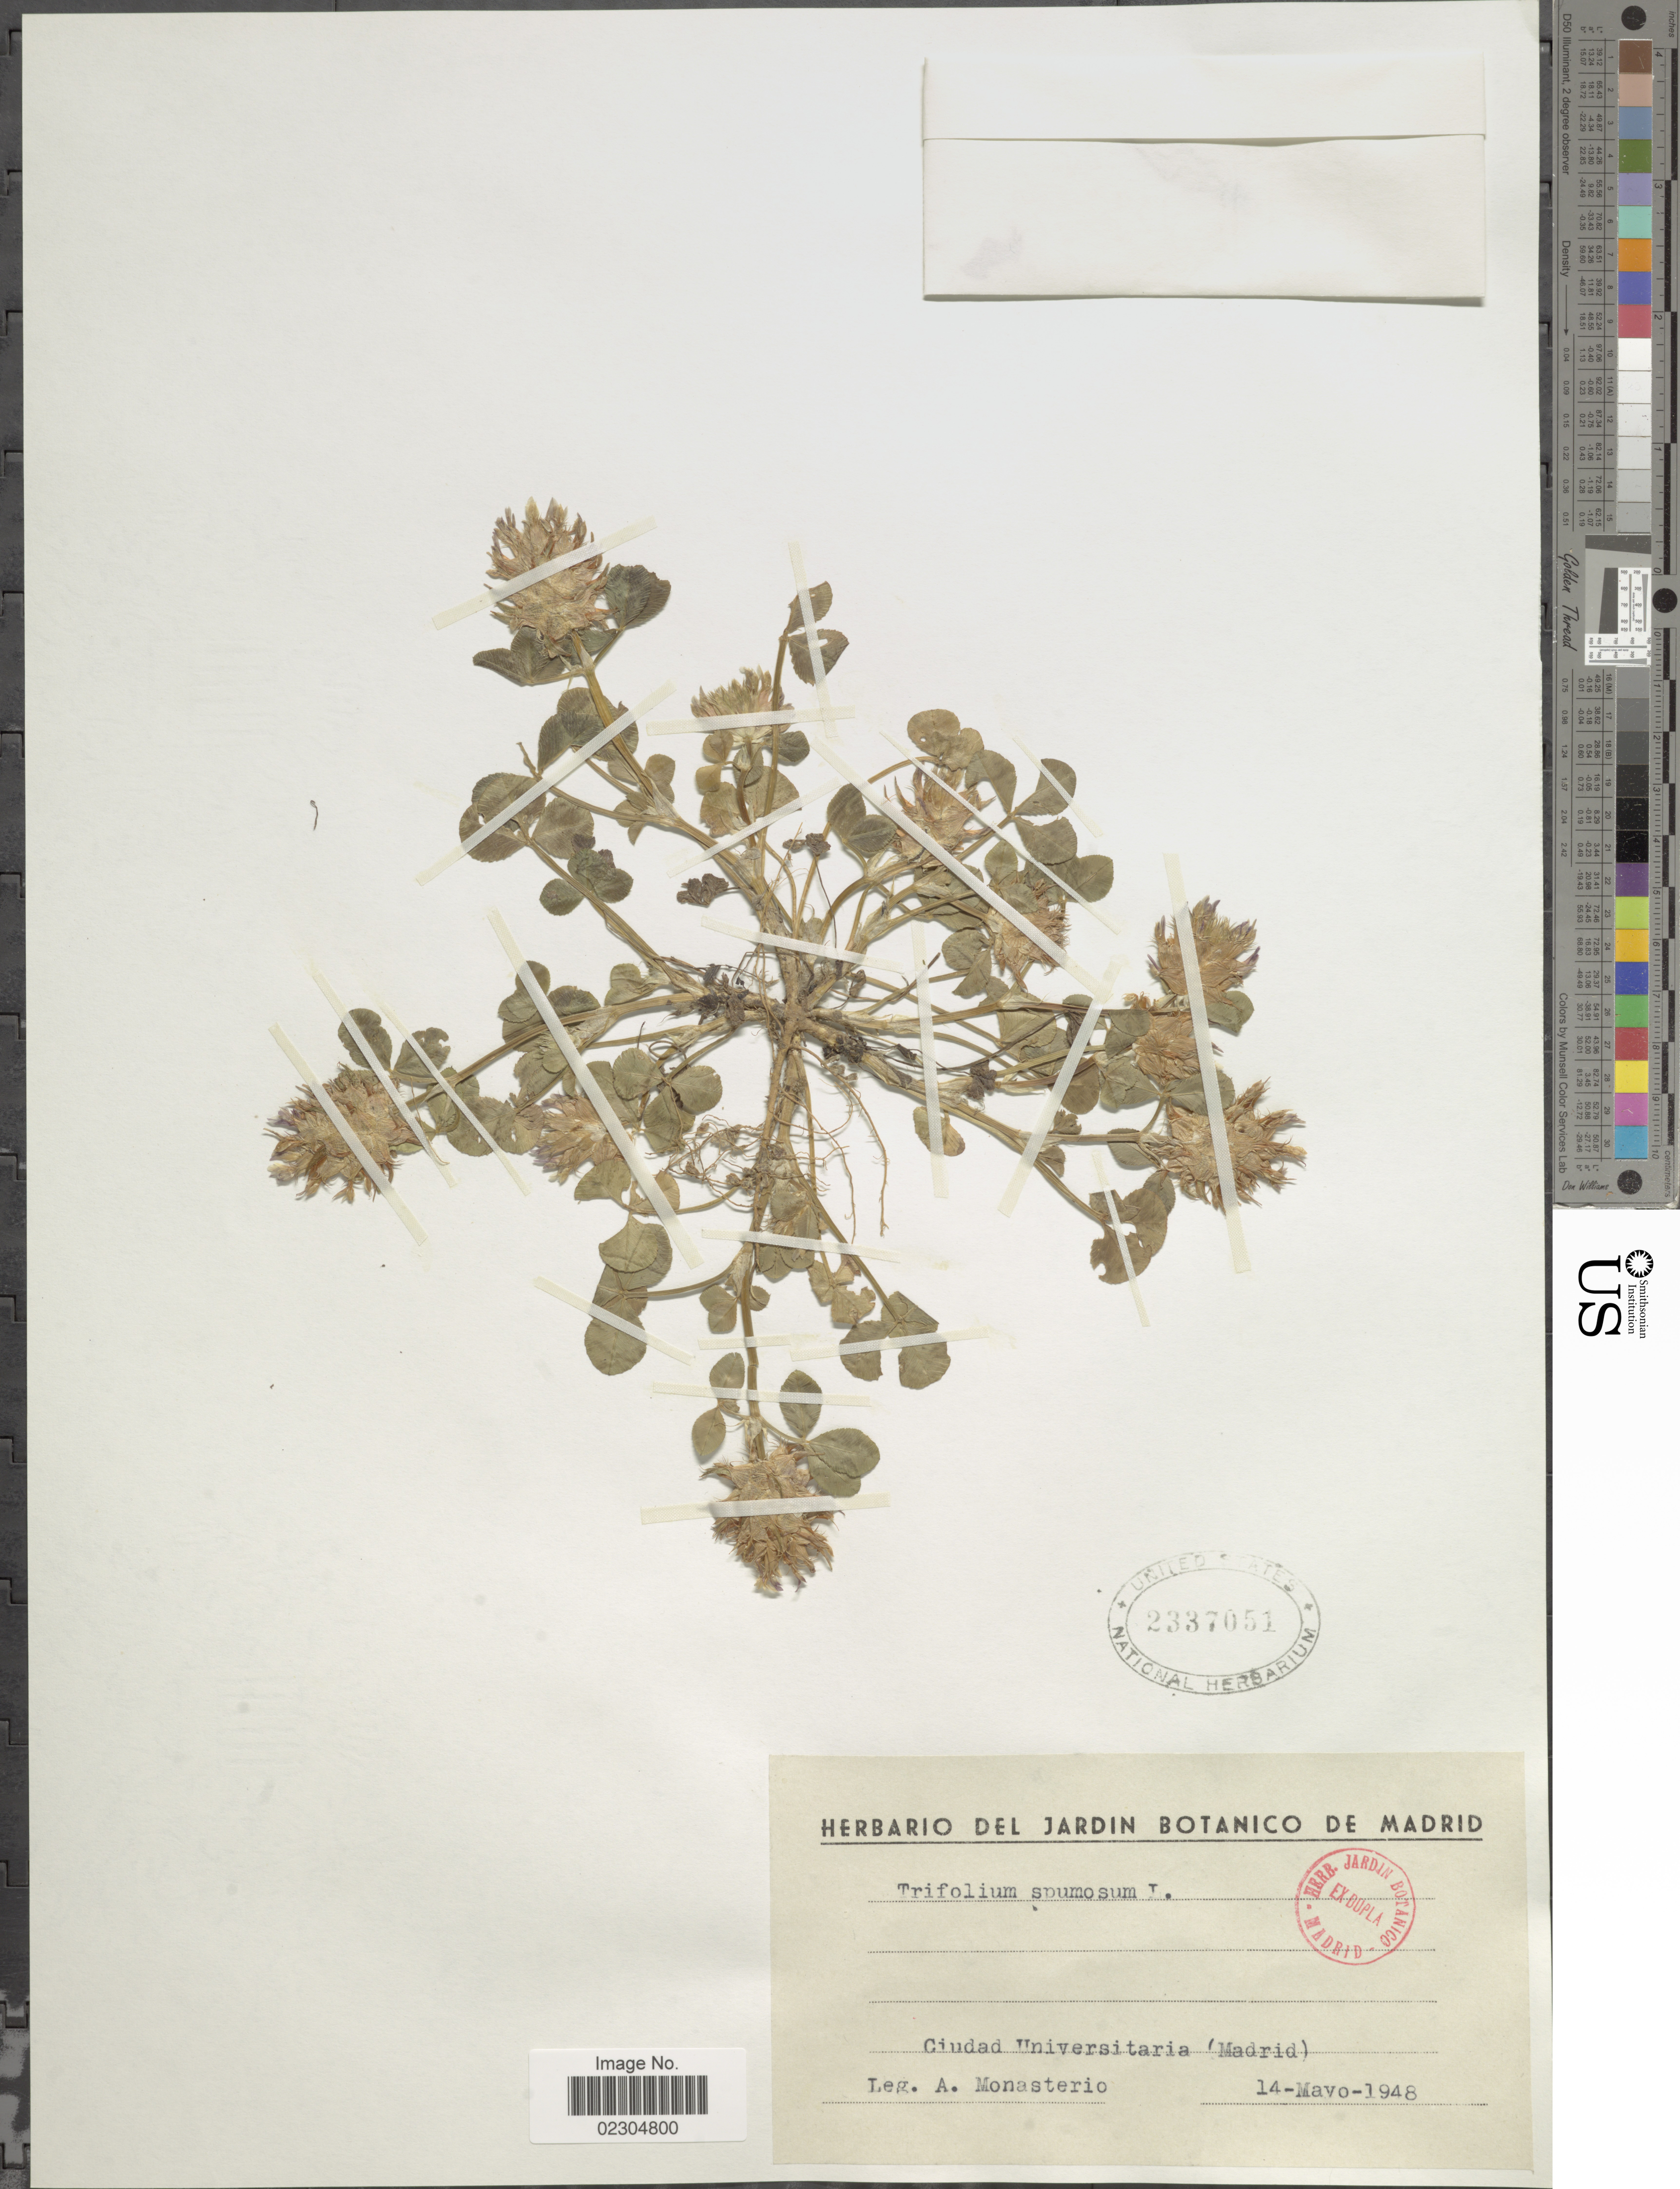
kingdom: Plantae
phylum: Tracheophyta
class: Magnoliopsida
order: Fabales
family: Fabaceae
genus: Trifolium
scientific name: Trifolium spumosum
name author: L.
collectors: A. Monasterio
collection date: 1948-05-14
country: Spain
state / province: Madrid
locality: Ciudad Universitaria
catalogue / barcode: US 2337051